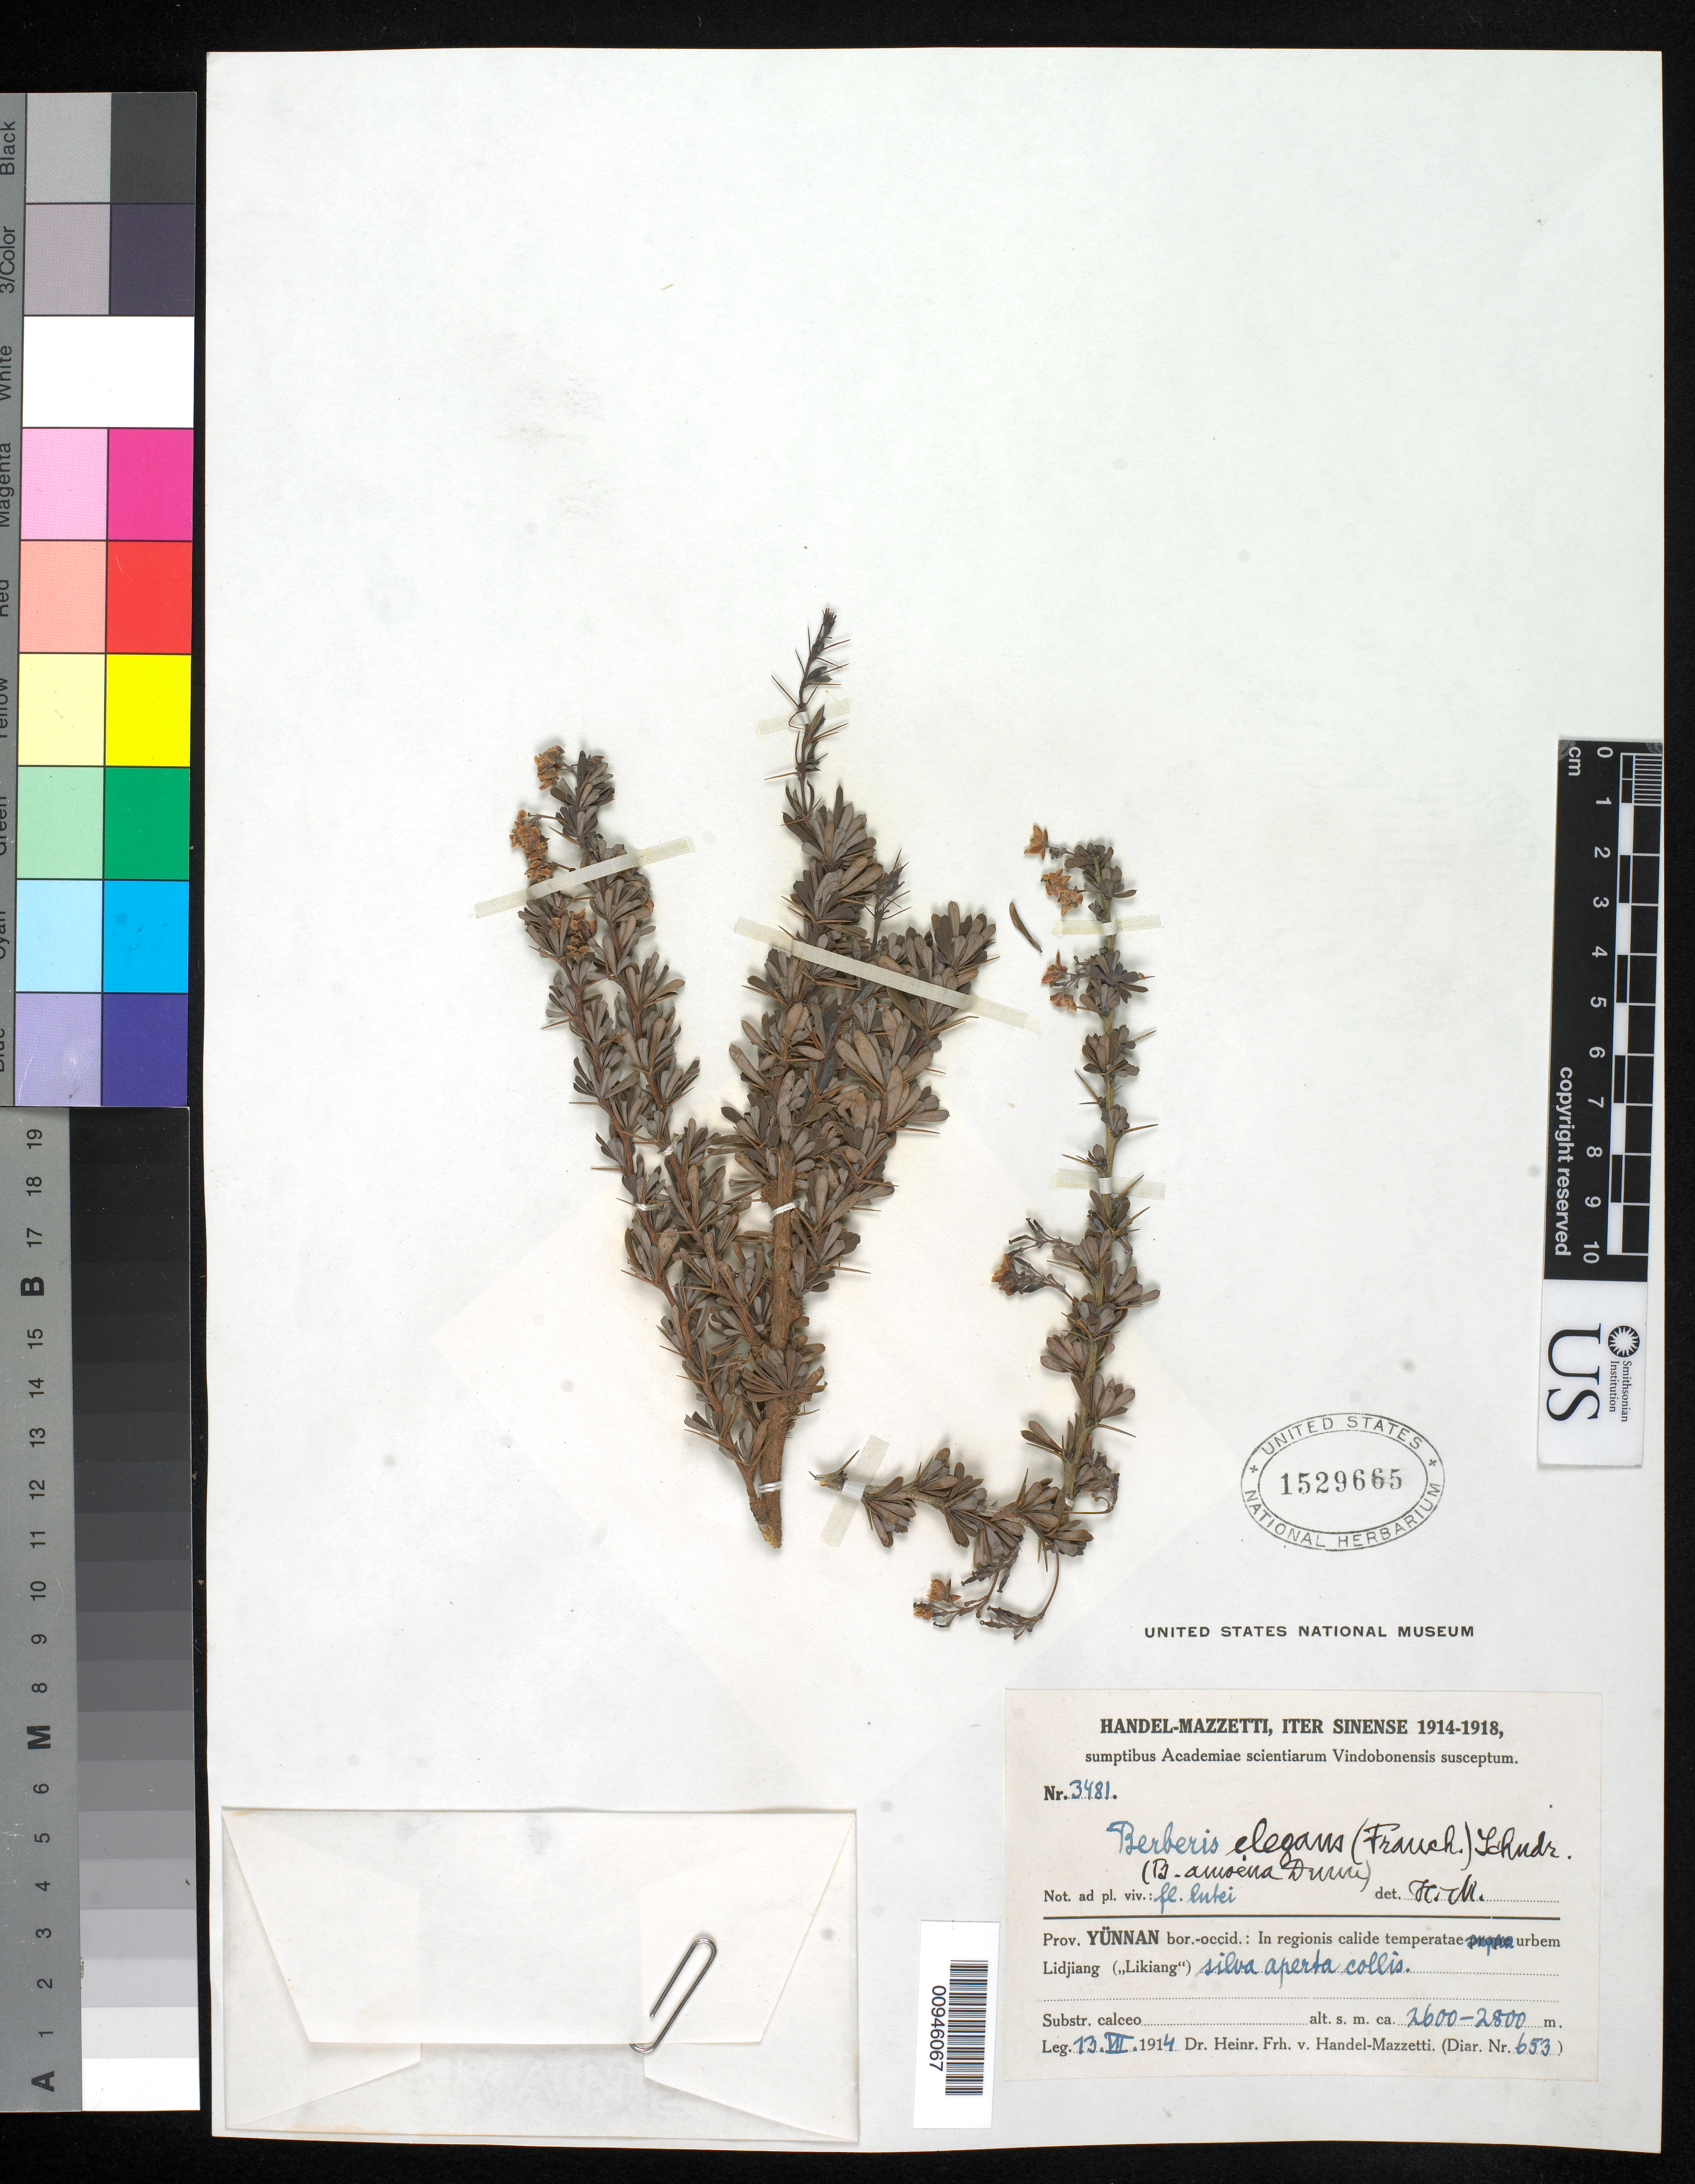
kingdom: Plantae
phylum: Tracheophyta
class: Magnoliopsida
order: Ranunculales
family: Berberidaceae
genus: Berberis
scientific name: Berberis elegans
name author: C.K. Schneid.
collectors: H. Handel-Mazzetti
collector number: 3481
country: China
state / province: Yunnan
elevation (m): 2600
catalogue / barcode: US 1529665